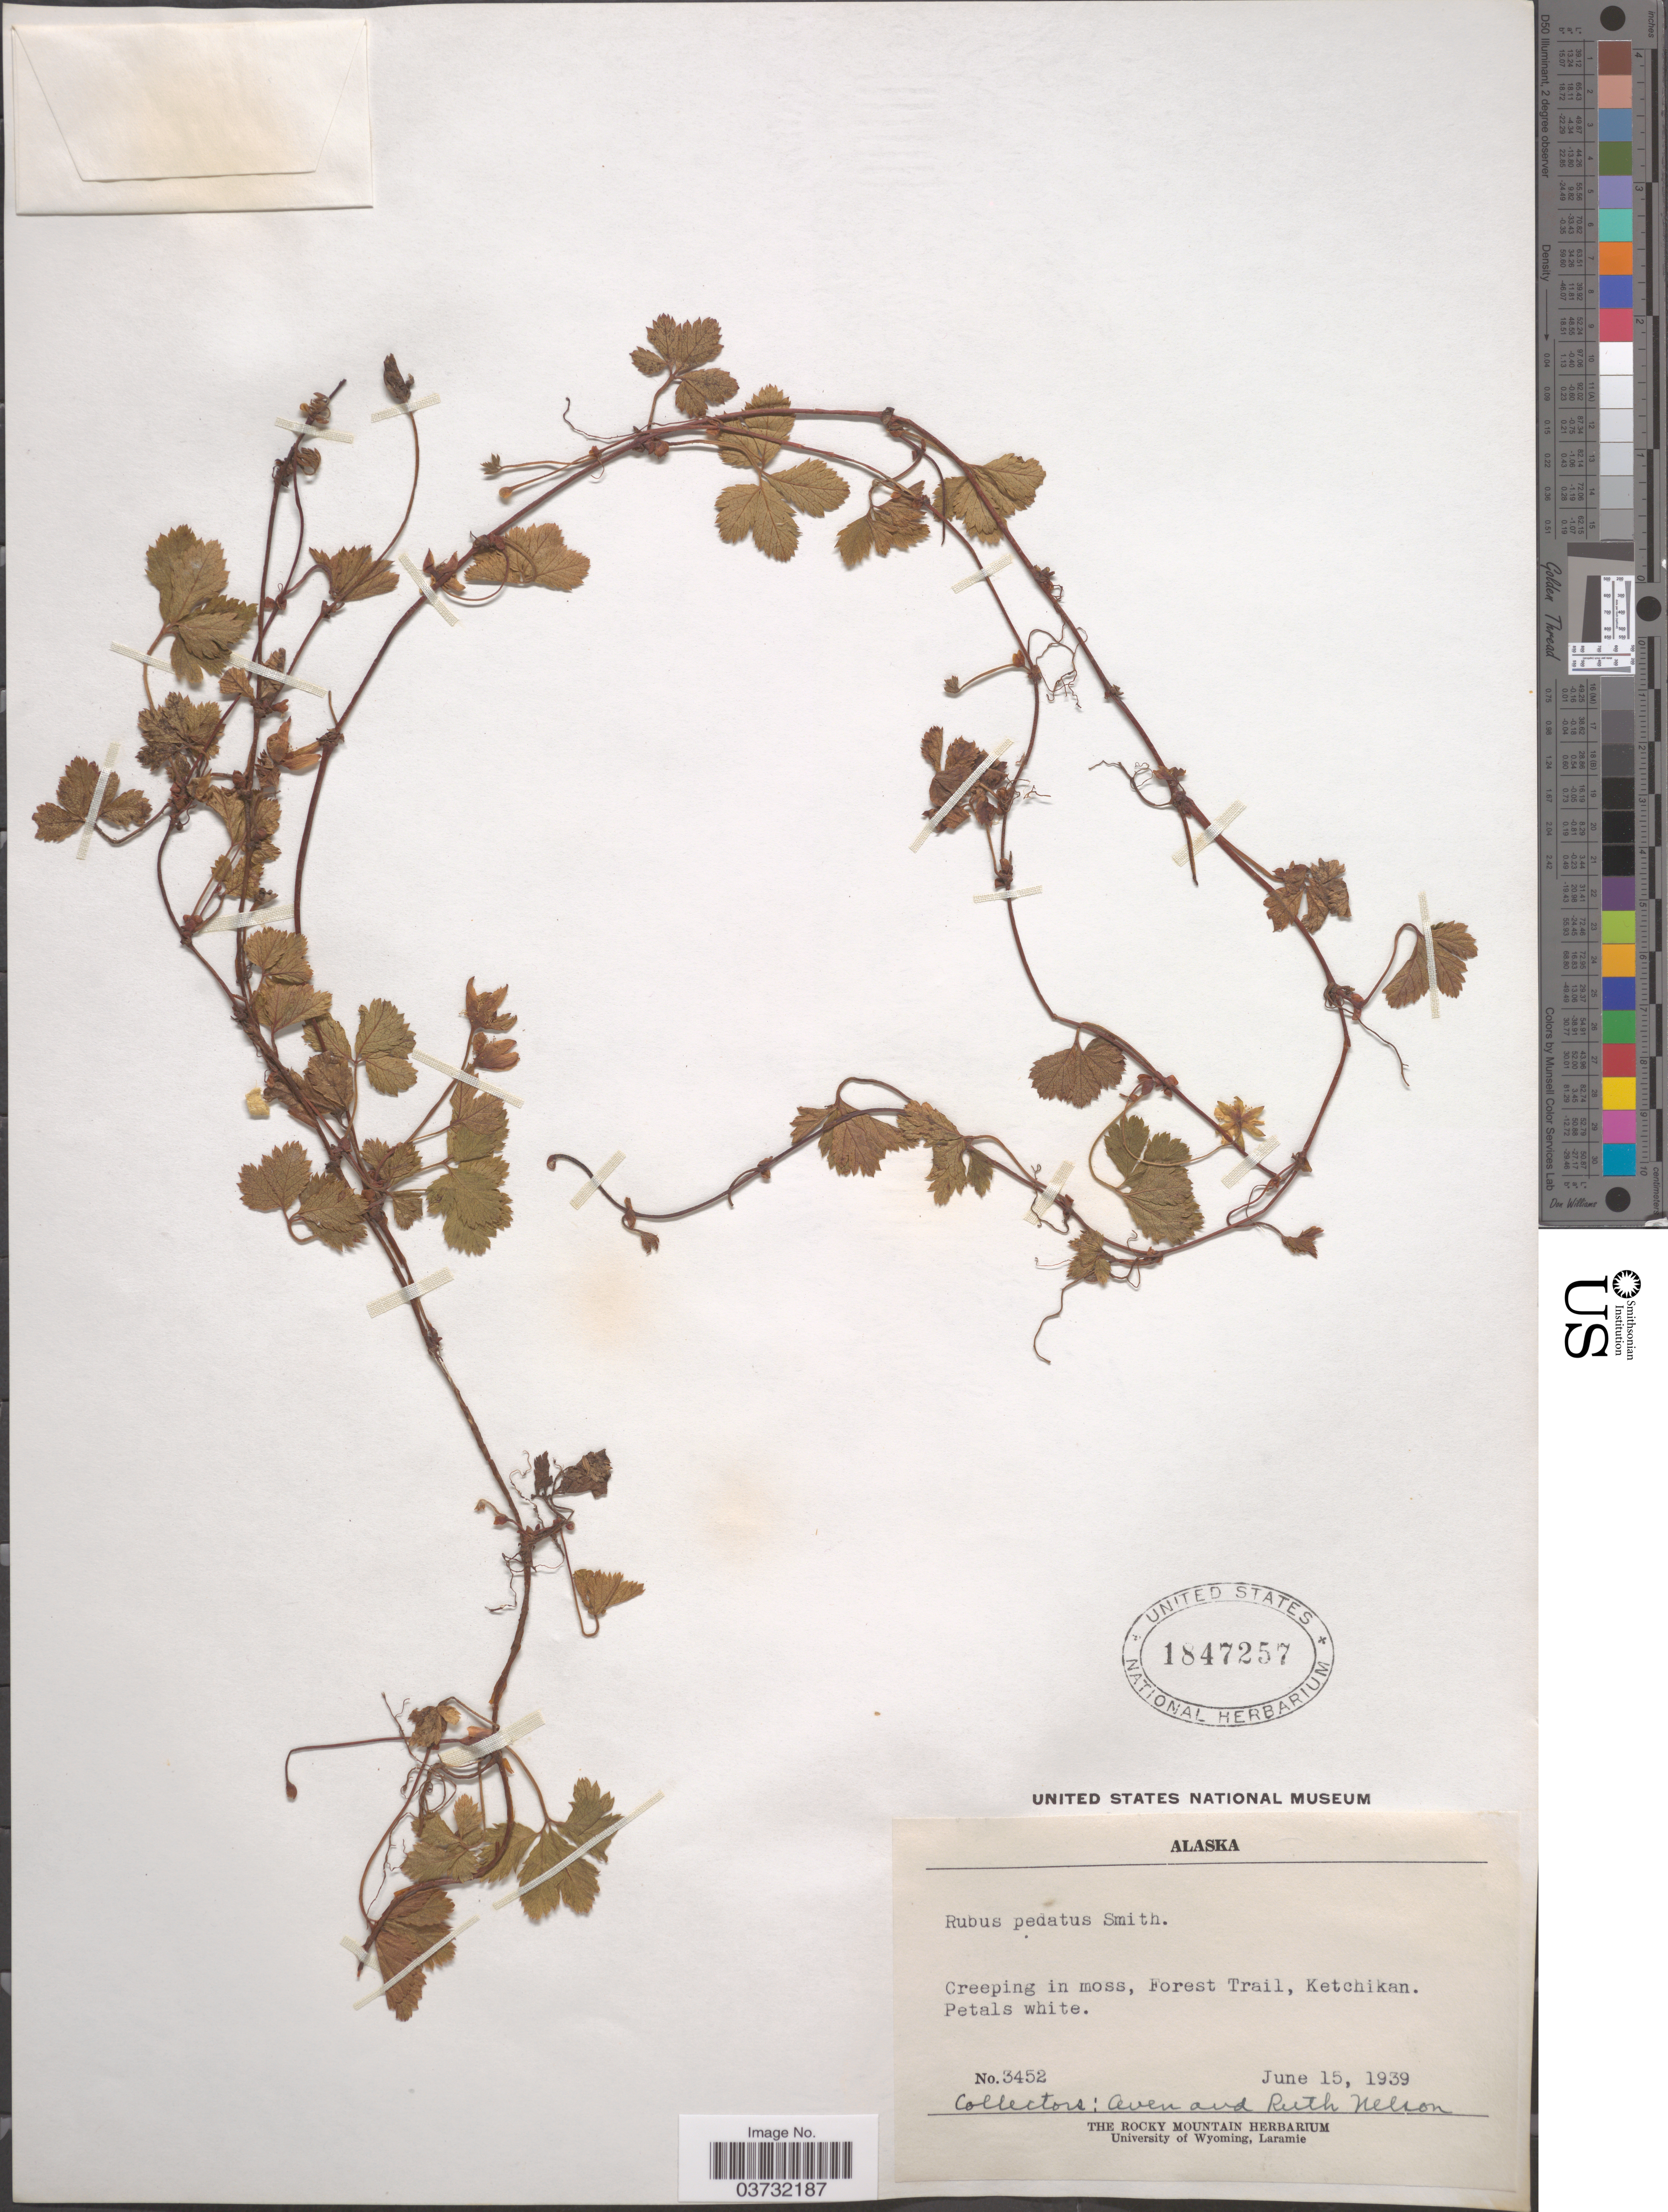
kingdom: Plantae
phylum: Tracheophyta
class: Magnoliopsida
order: Rosales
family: Rosaceae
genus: Rubus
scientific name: Rubus pedatus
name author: Sm.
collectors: A. Nelson & R. A. Nelson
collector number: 3452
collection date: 1939-06-15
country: United States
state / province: Alaska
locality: Forest Trail, Ketchikan.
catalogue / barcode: US 1847257